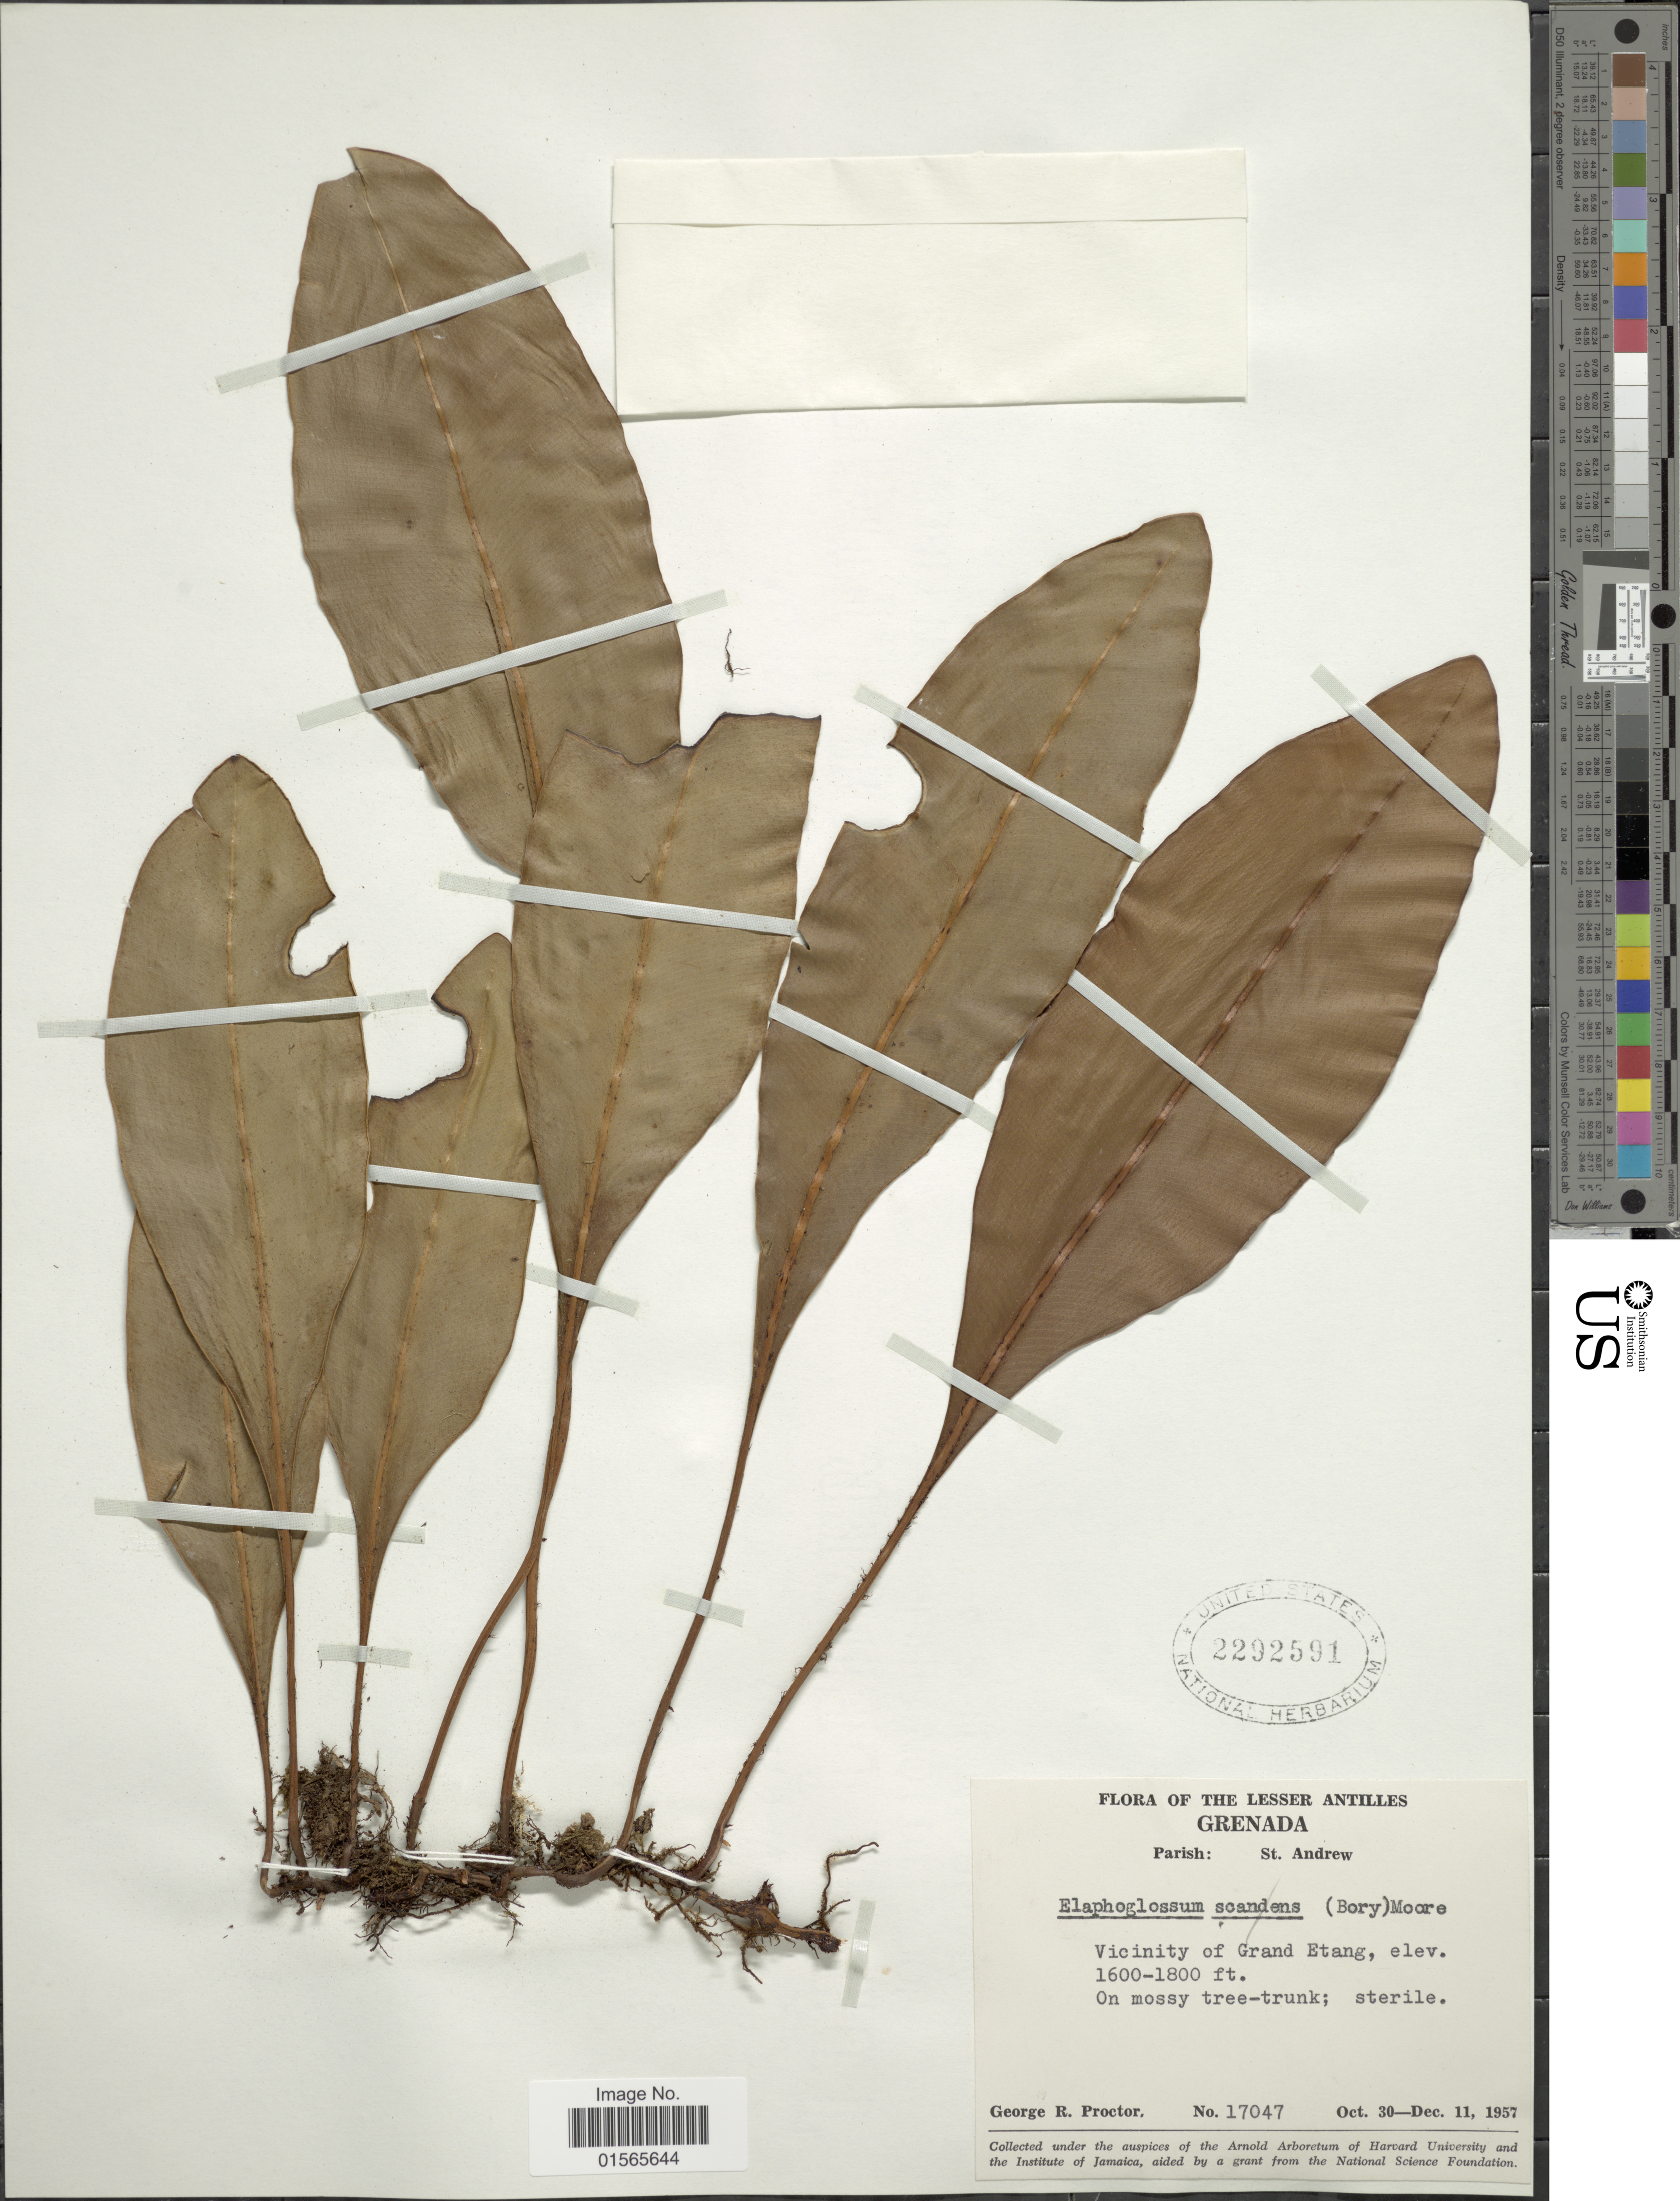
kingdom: Plantae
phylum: Tracheophyta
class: Polypodiopsida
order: Polypodiales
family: Dryopteridaceae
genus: Elaphoglossum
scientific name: Elaphoglossum lingua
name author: (C. Presl) Brack.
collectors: G. R. Proctor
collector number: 17047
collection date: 1957-10-30/1957-12-11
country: Grenada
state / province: Saint Andrew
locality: The Lesser Antilles, Vicinity of Grand Etang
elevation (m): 488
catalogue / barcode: US 2292591